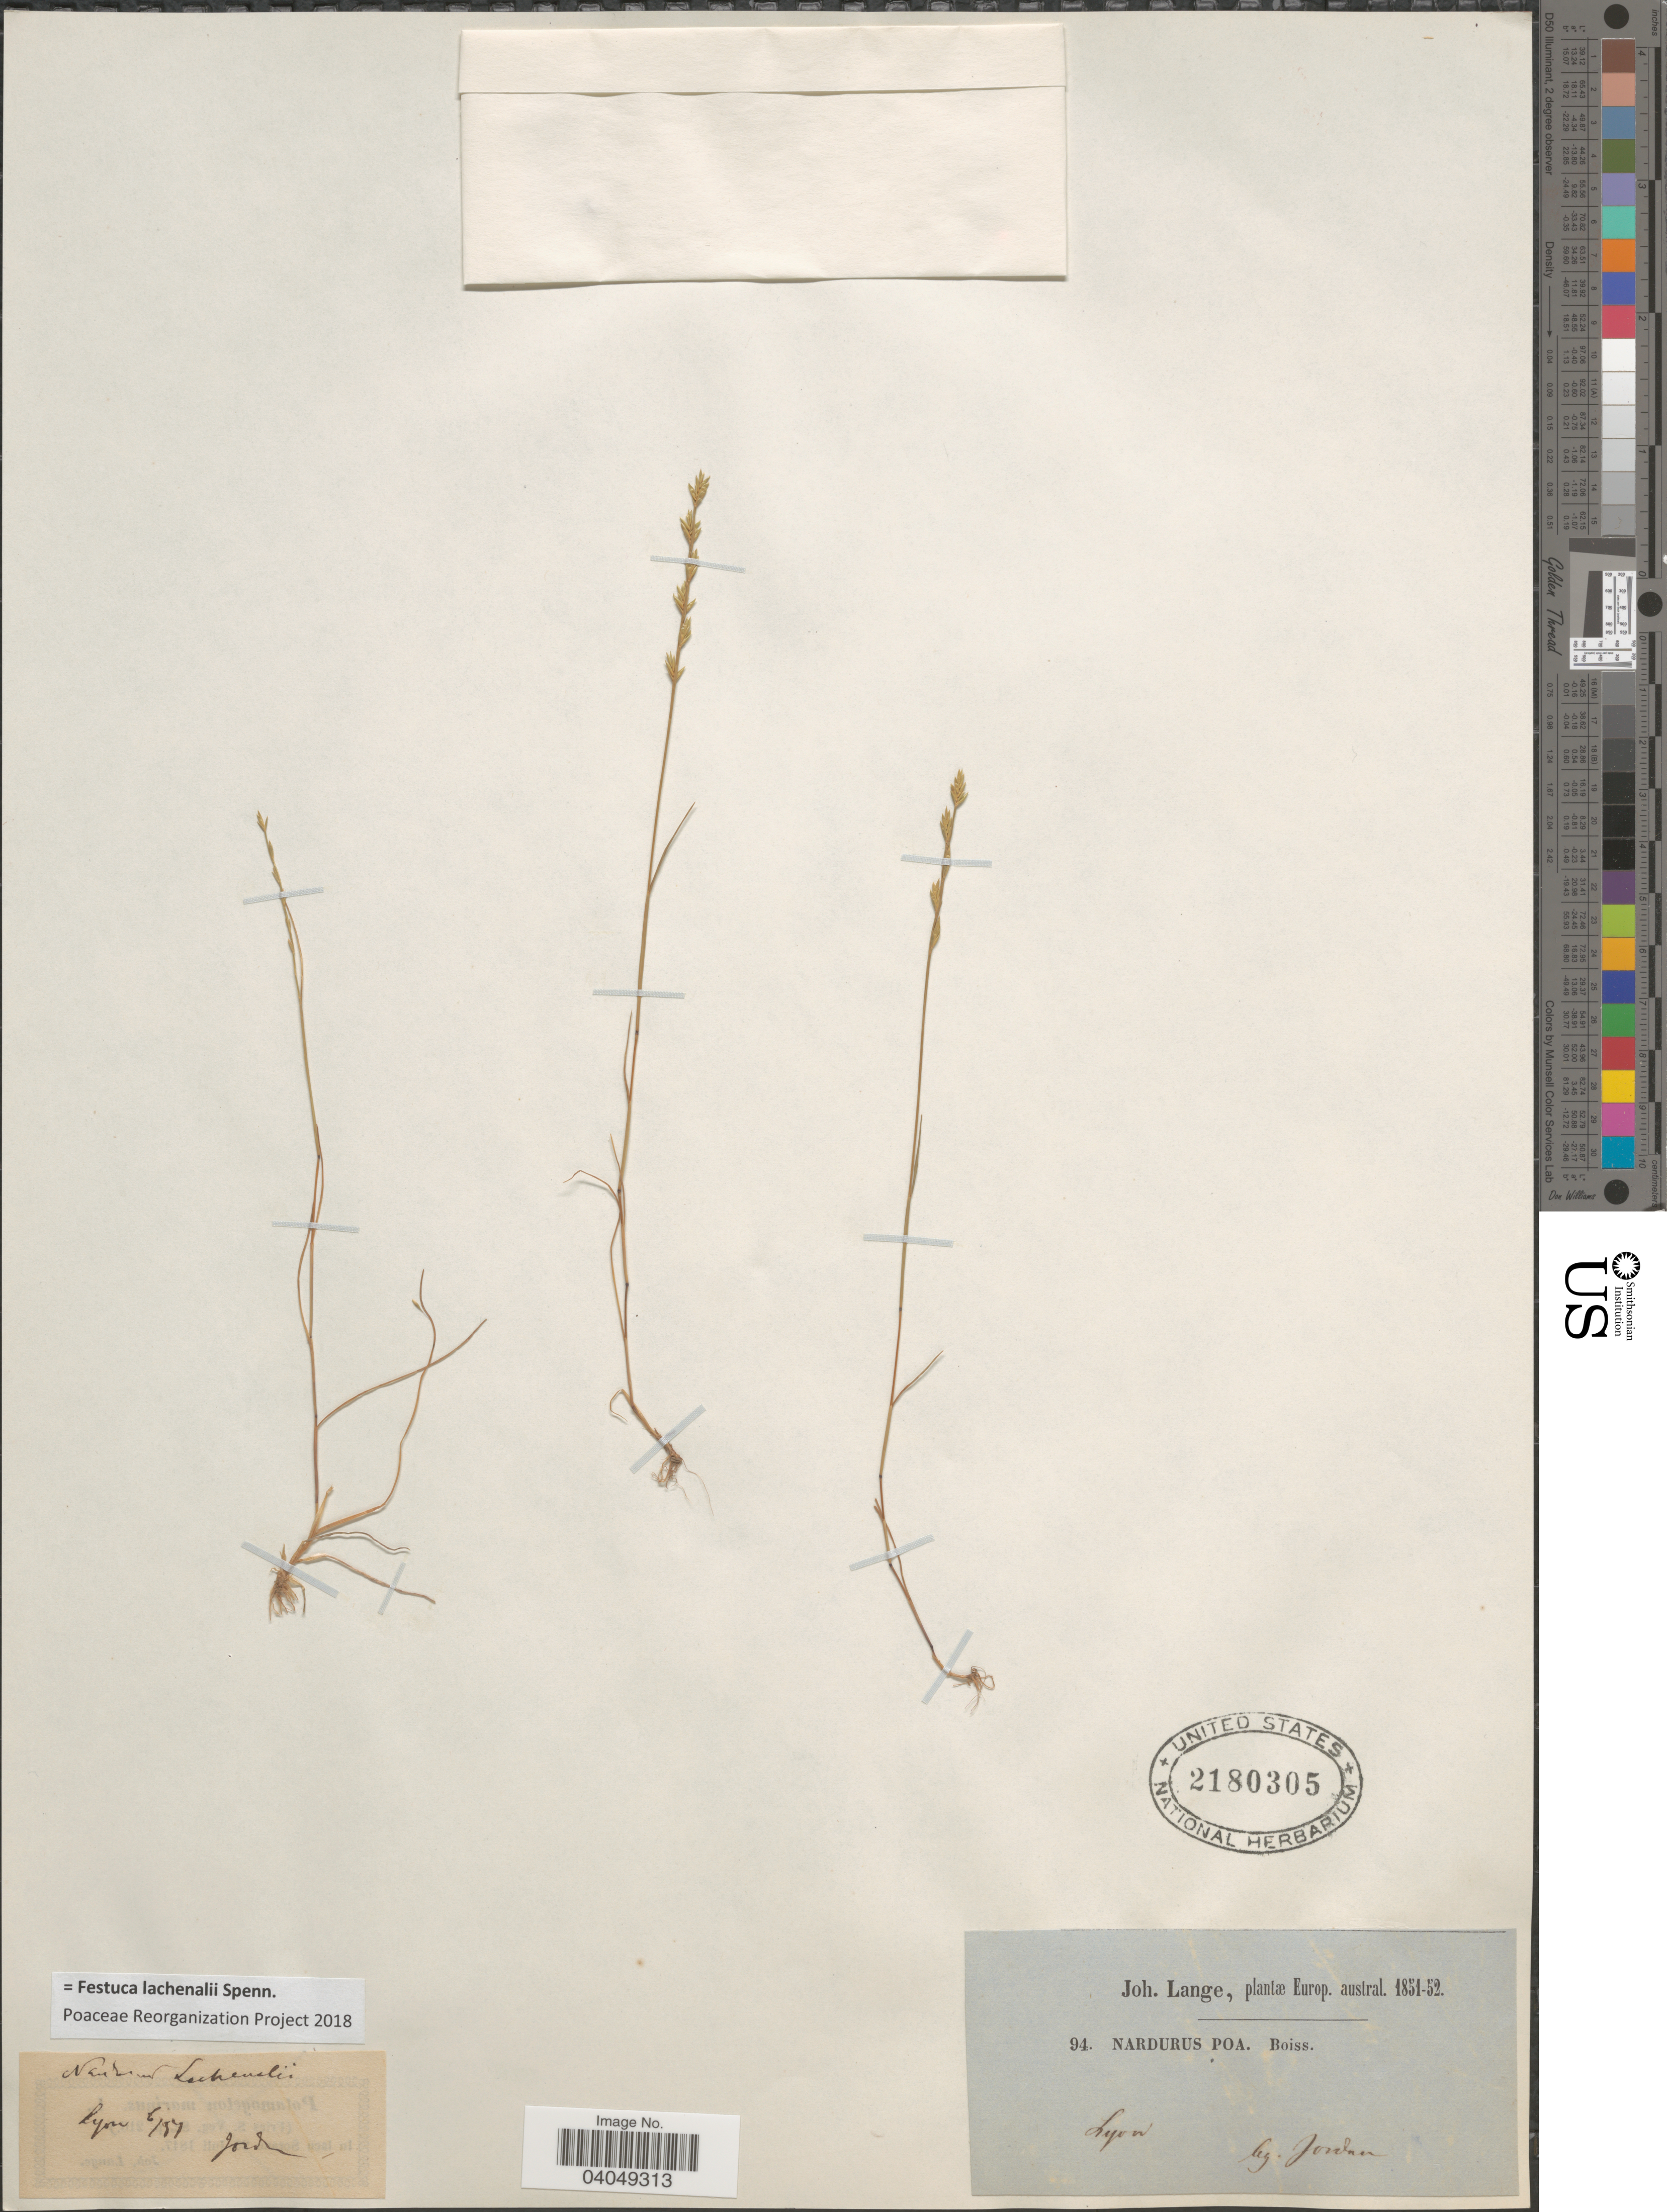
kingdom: Plantae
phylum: Tracheophyta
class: Liliopsida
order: Poales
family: Poaceae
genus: Festuca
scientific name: Festuca lachenalii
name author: Spenn.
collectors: -. Jordan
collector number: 94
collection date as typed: Transcribed d/m/y: /6/97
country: France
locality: Europ. austral. Lyon.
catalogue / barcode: US 2180305